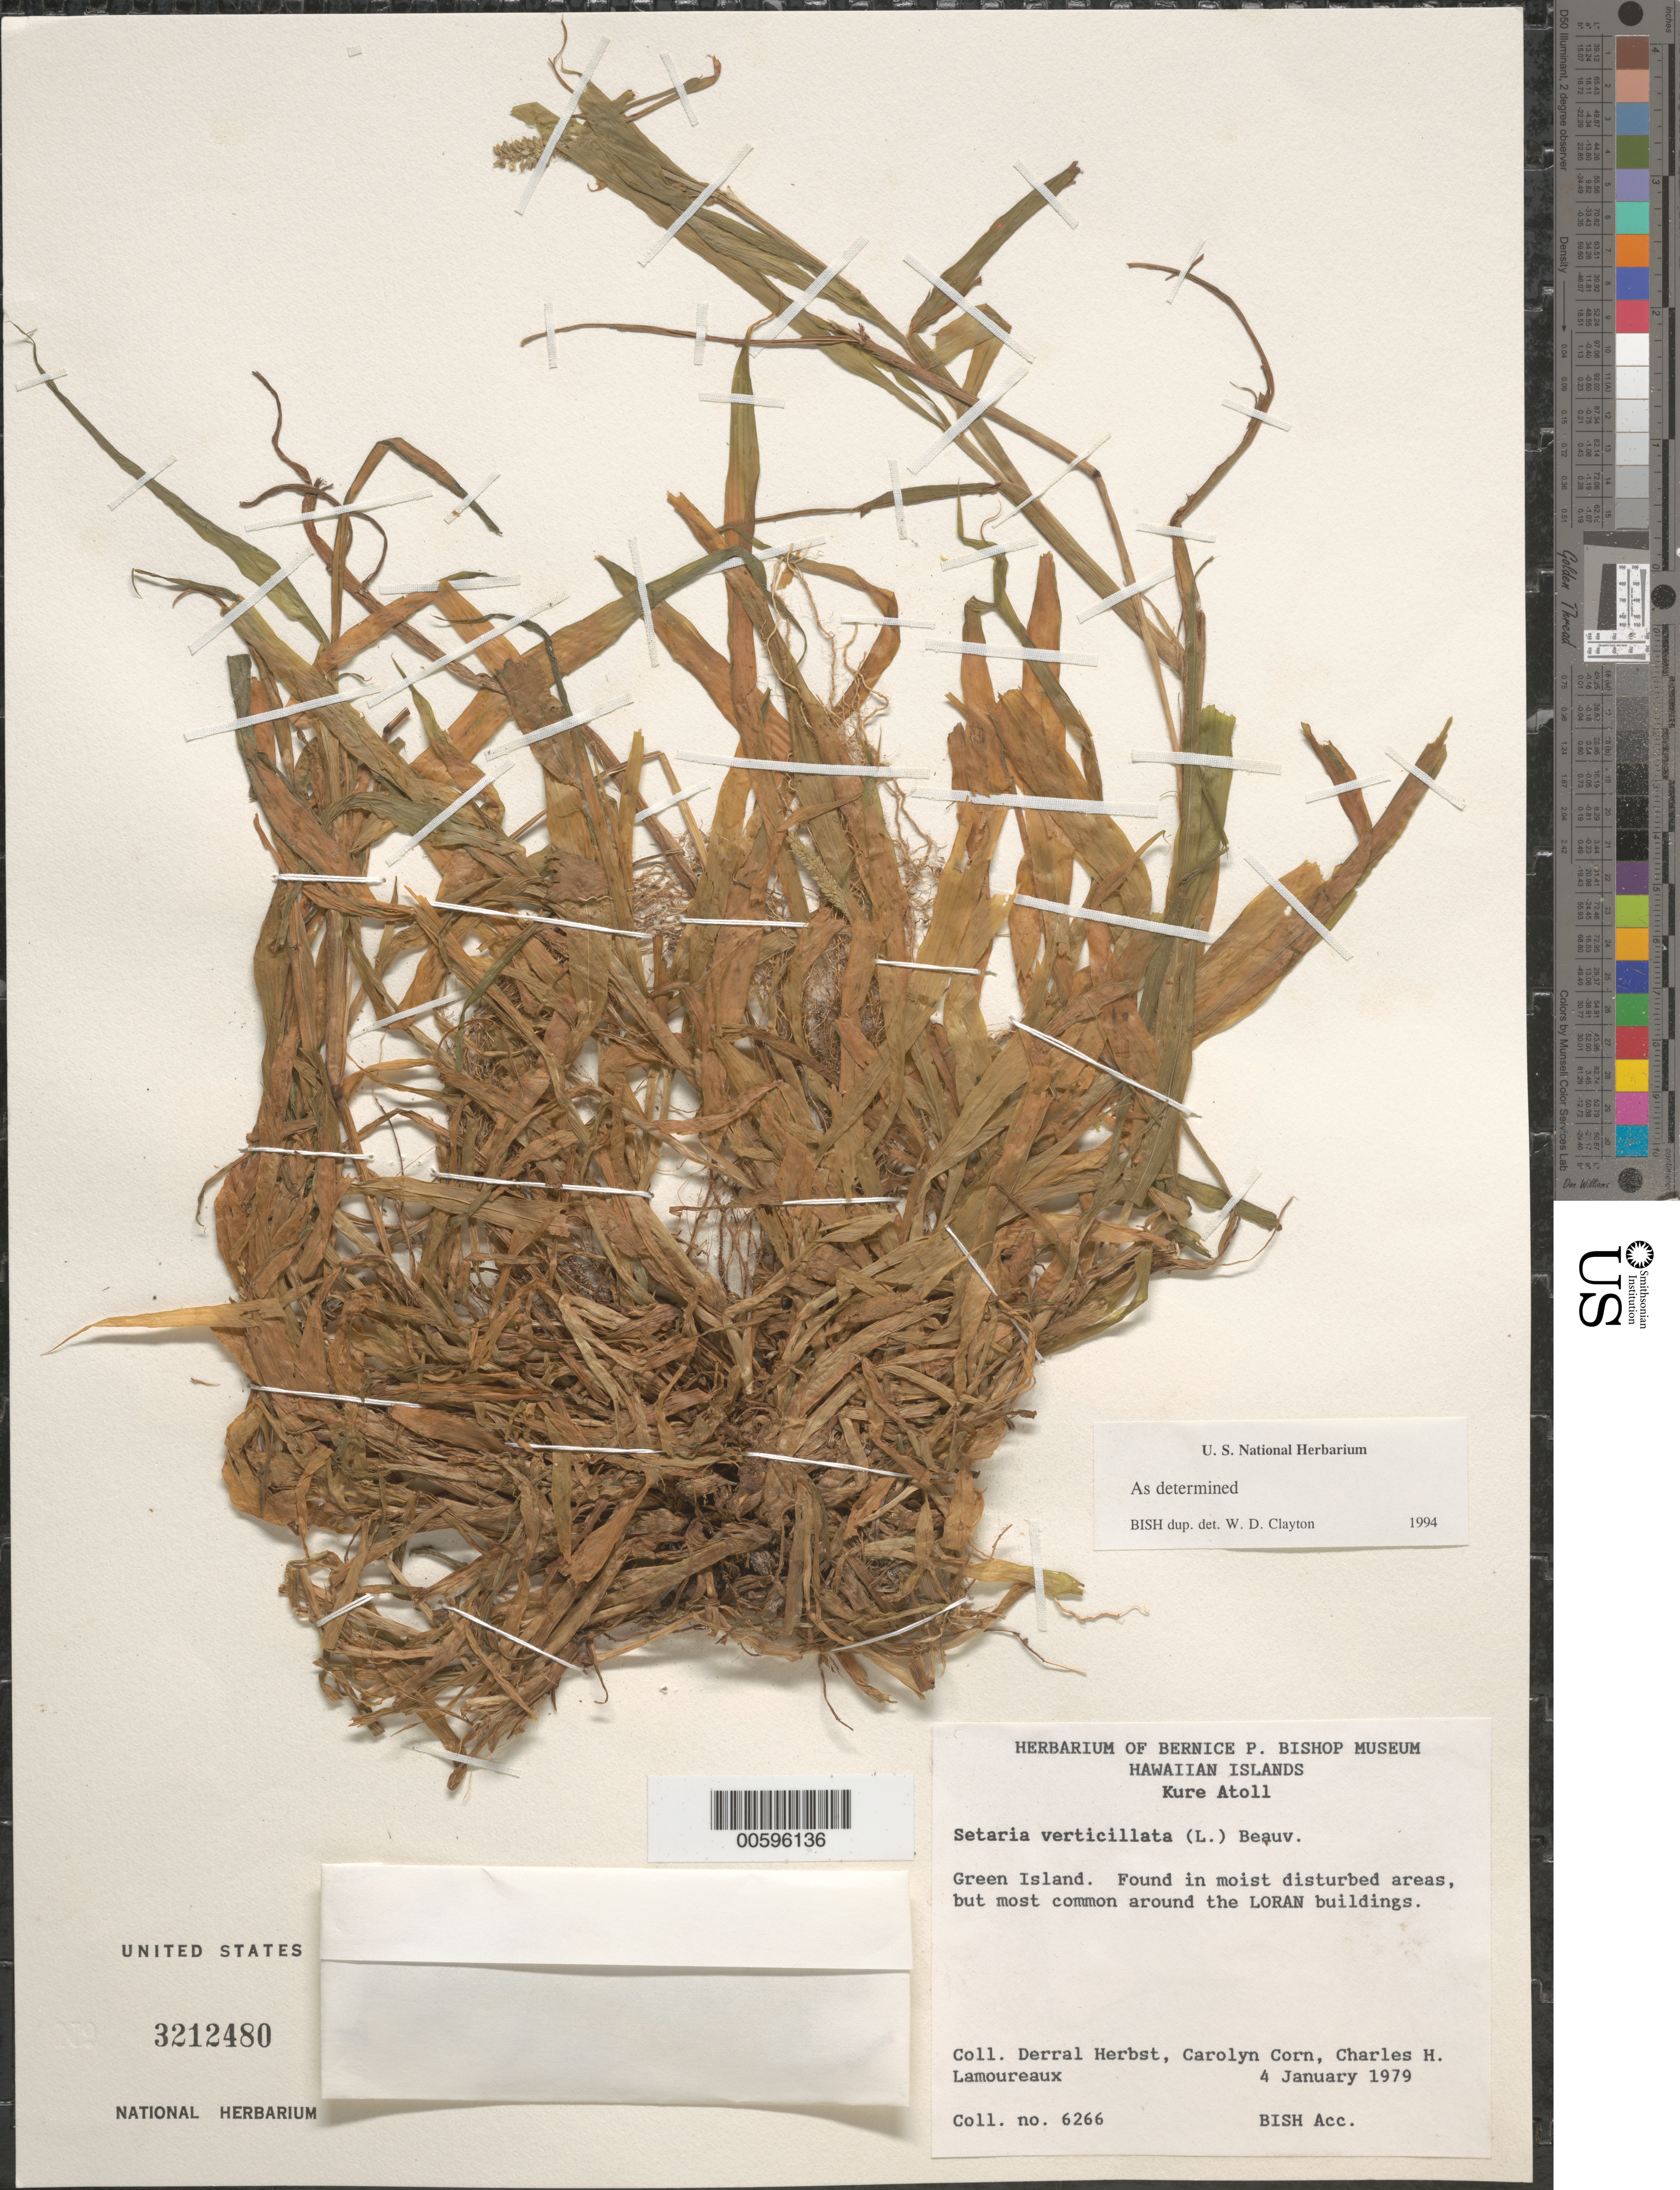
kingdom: Plantae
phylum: Tracheophyta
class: Liliopsida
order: Poales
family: Poaceae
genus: Setaria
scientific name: Setaria adhaerens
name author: (Forssk.) Chiov.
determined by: Wagner, W. L., (BOT), Smithsonian Institution - National Museum of Natural History (UNITED STATES)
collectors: D. R. Herbst, C. Corn & C. Lamoureaux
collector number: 6266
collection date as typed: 4 Jan 1979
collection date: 1979-01-04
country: United States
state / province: Hawaii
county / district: Honolulu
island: Kure Atoll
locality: Green Islet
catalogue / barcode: US 3212480